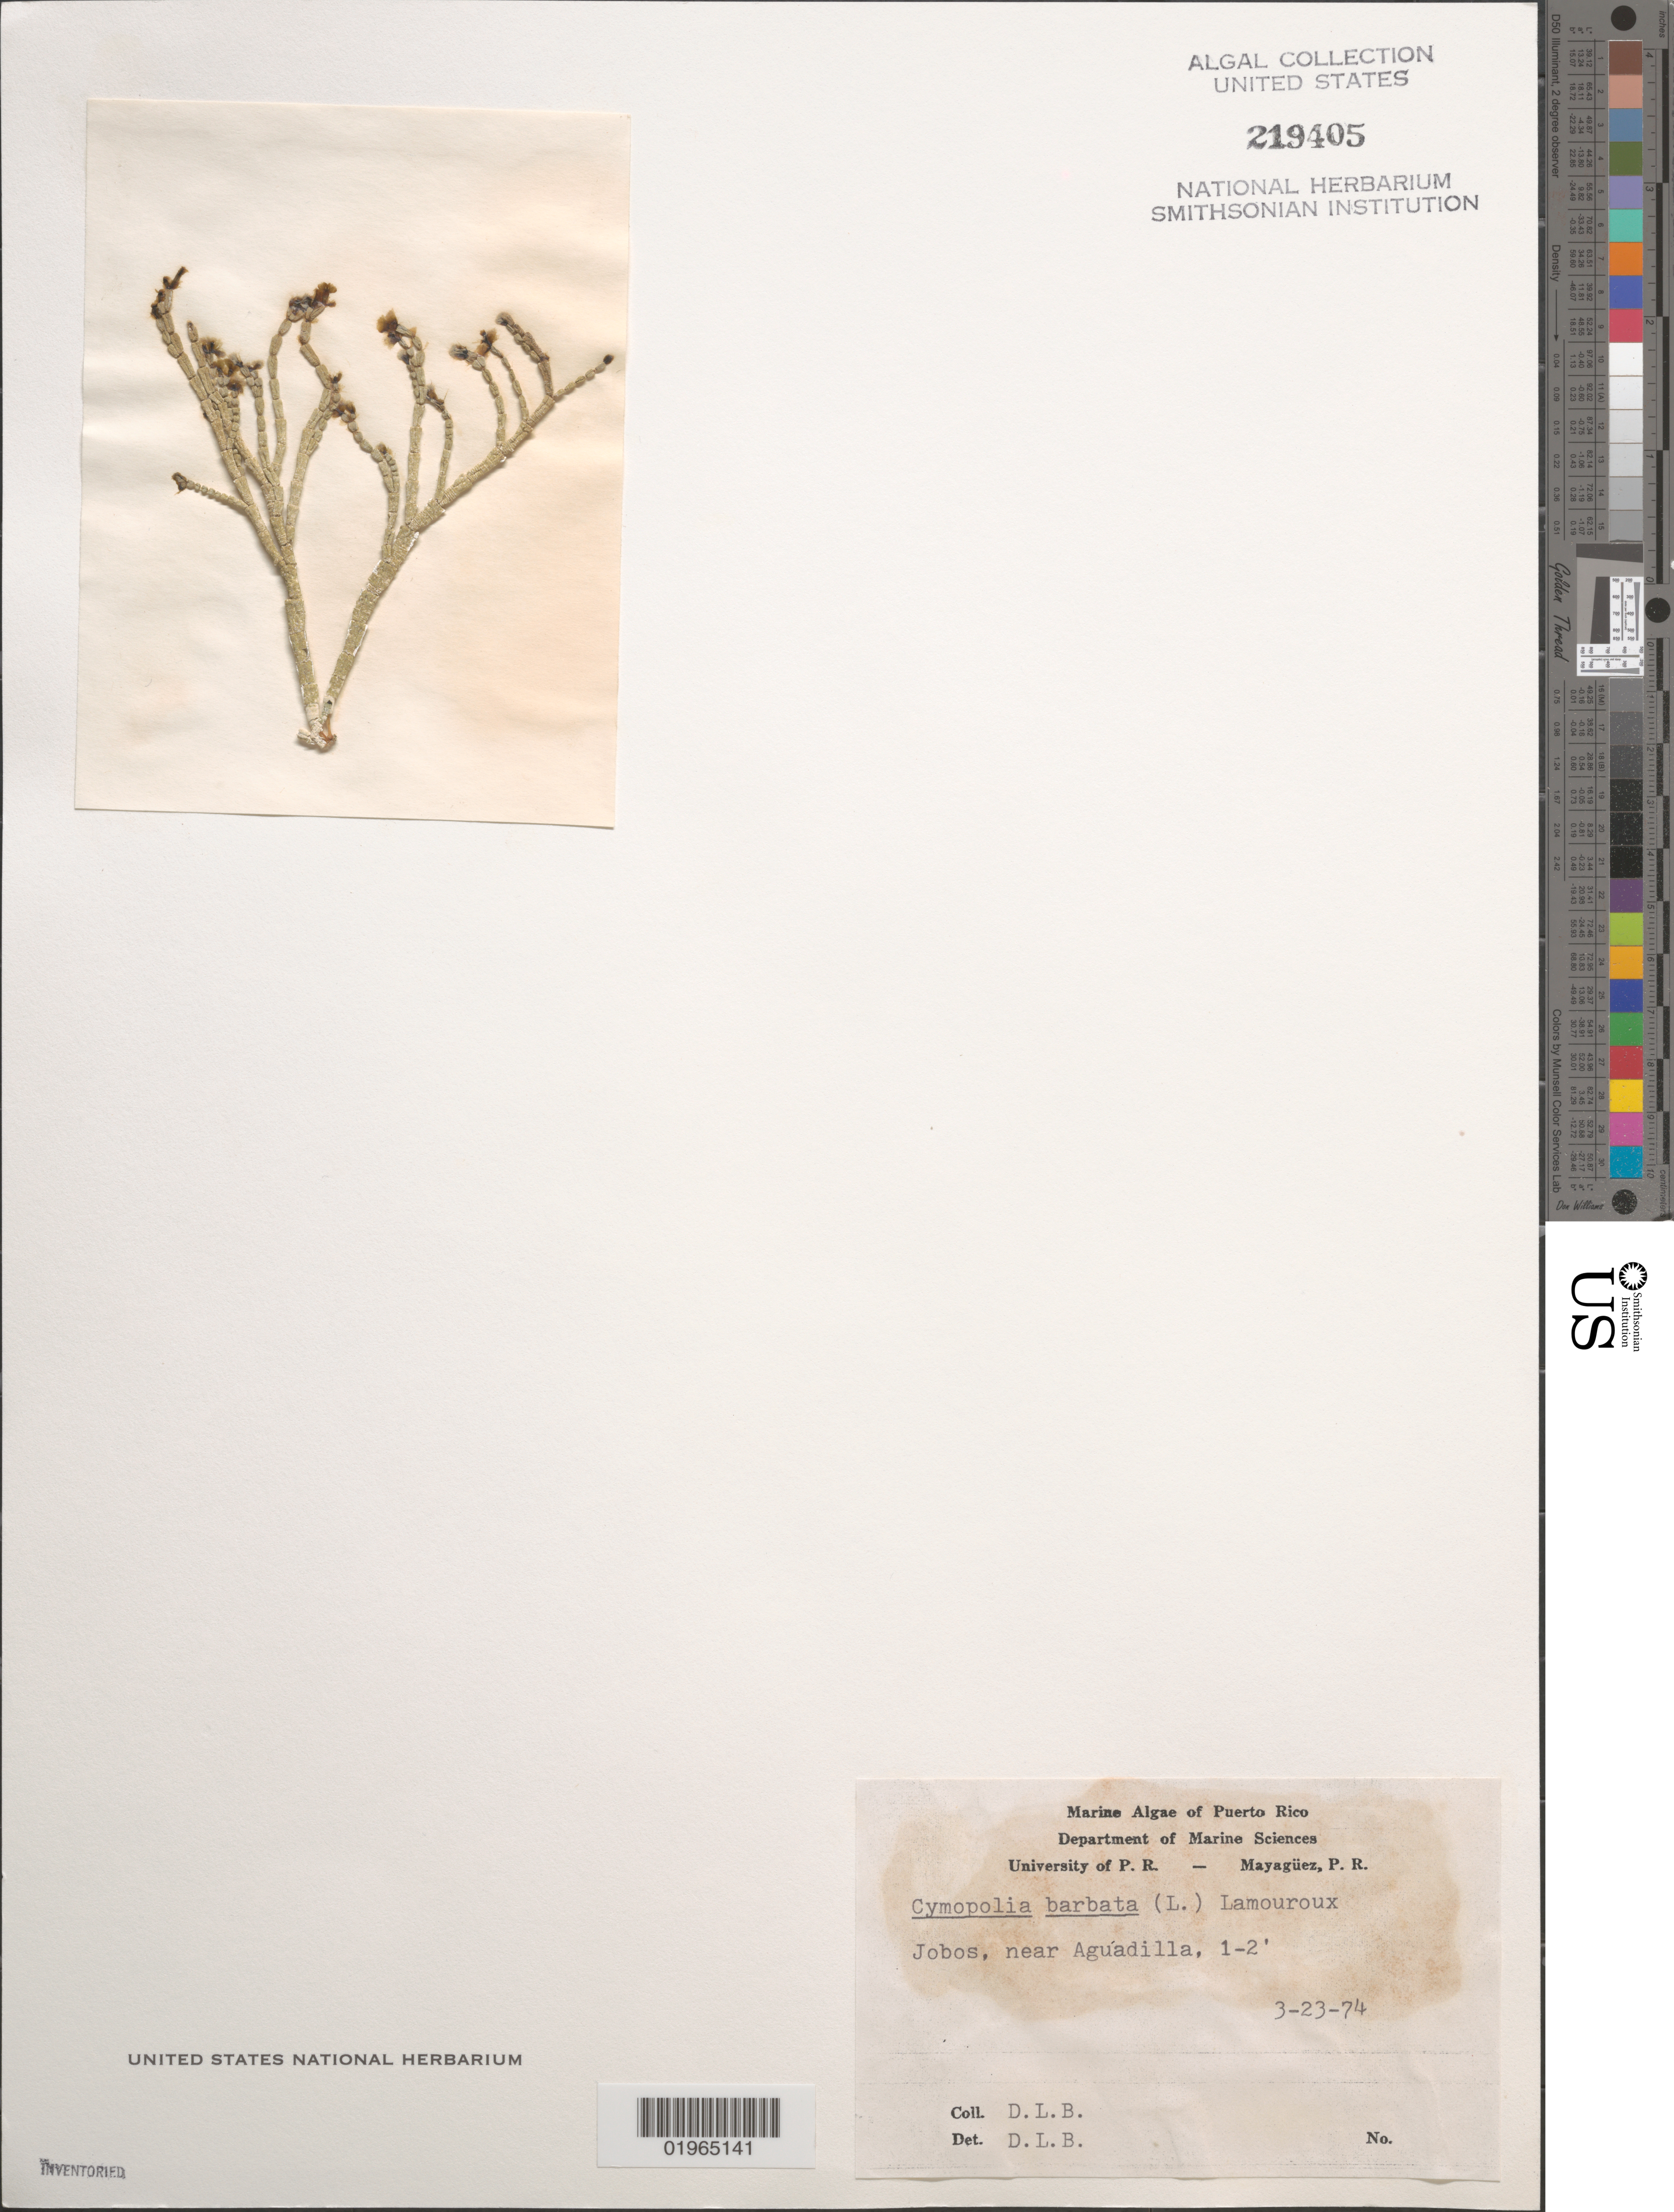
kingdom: Plantae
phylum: Chlorophyta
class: Ulvophyceae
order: Dasycladales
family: Dasycladaceae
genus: Cymopolia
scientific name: Cymopolia barbata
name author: (L.) J.V.Lamouroux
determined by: Ballantine, D. L.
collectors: D.L. Ballantine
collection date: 1974-03-23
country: Puerto Rico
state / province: Aguadilla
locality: Jobos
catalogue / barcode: US 219405